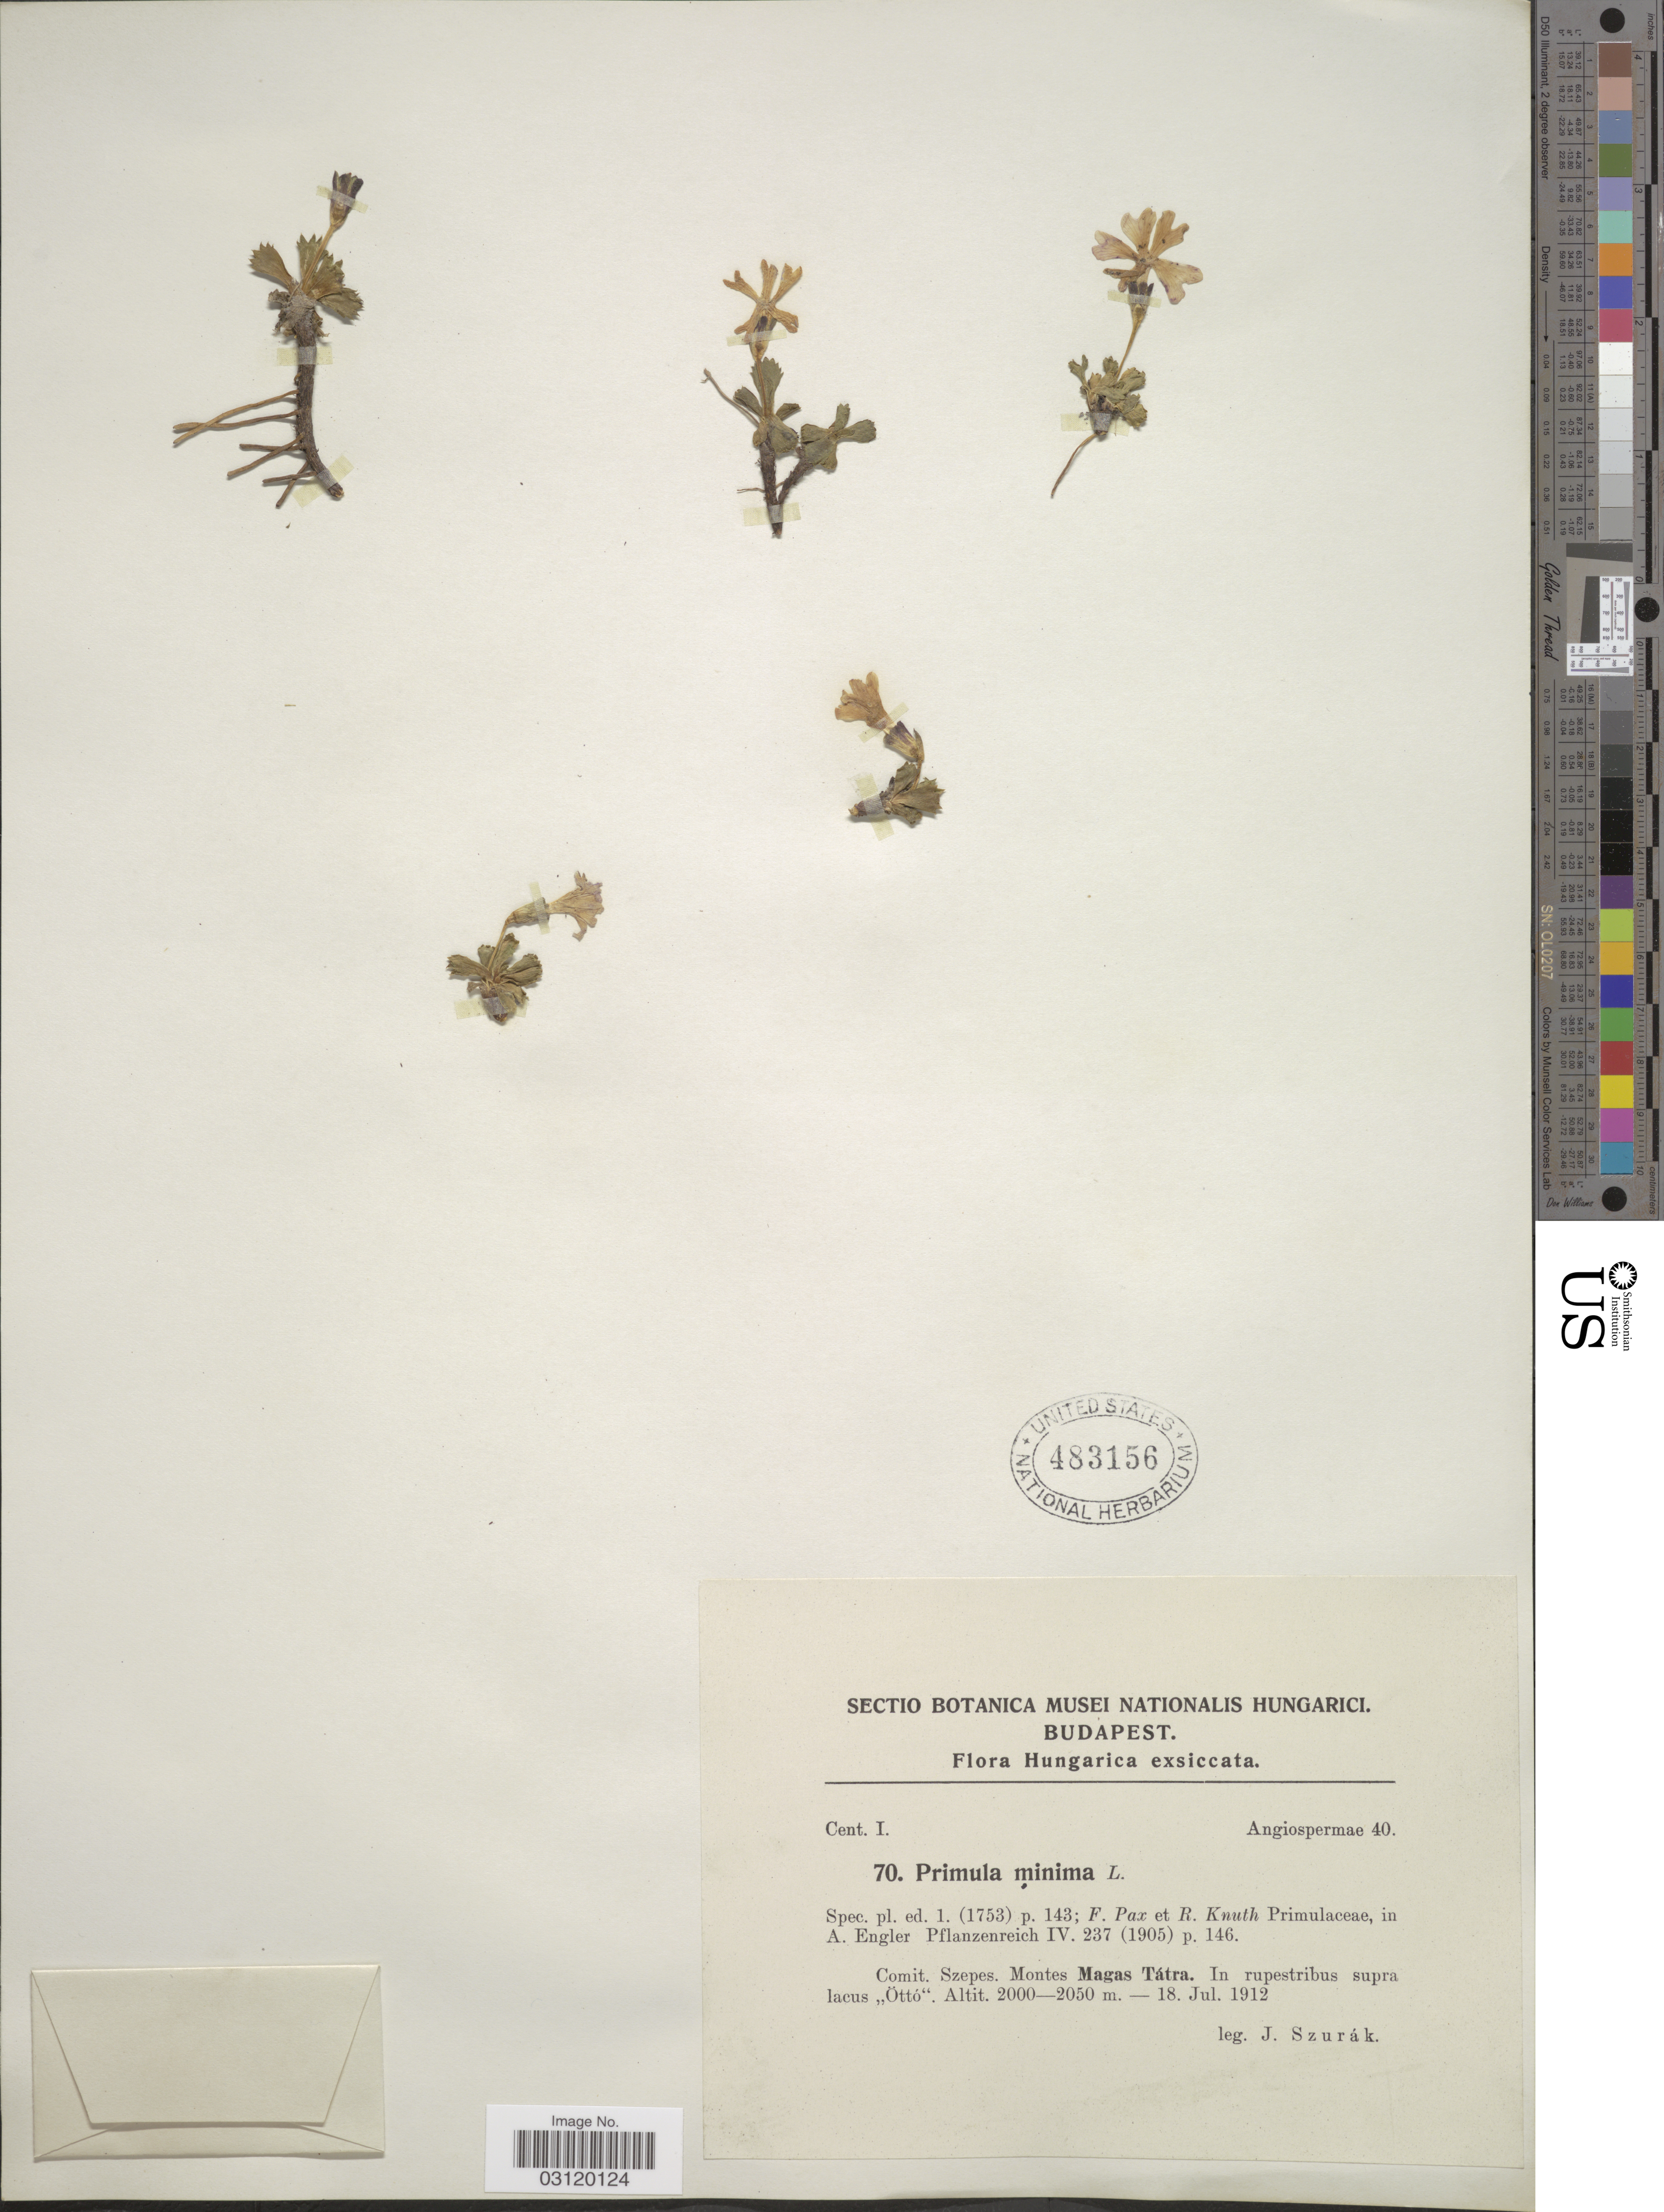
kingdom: Plantae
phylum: Tracheophyta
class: Magnoliopsida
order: Ericales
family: Primulaceae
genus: Primula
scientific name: Primula minima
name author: L.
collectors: J. Szurak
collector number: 70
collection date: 1912-07-18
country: Hungary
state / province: Budapest, Capital District of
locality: Hungarica. Comit. Szepes. Montes Magas Tátra. In rupestribus "Öttó".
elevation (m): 2000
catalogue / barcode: US 483156